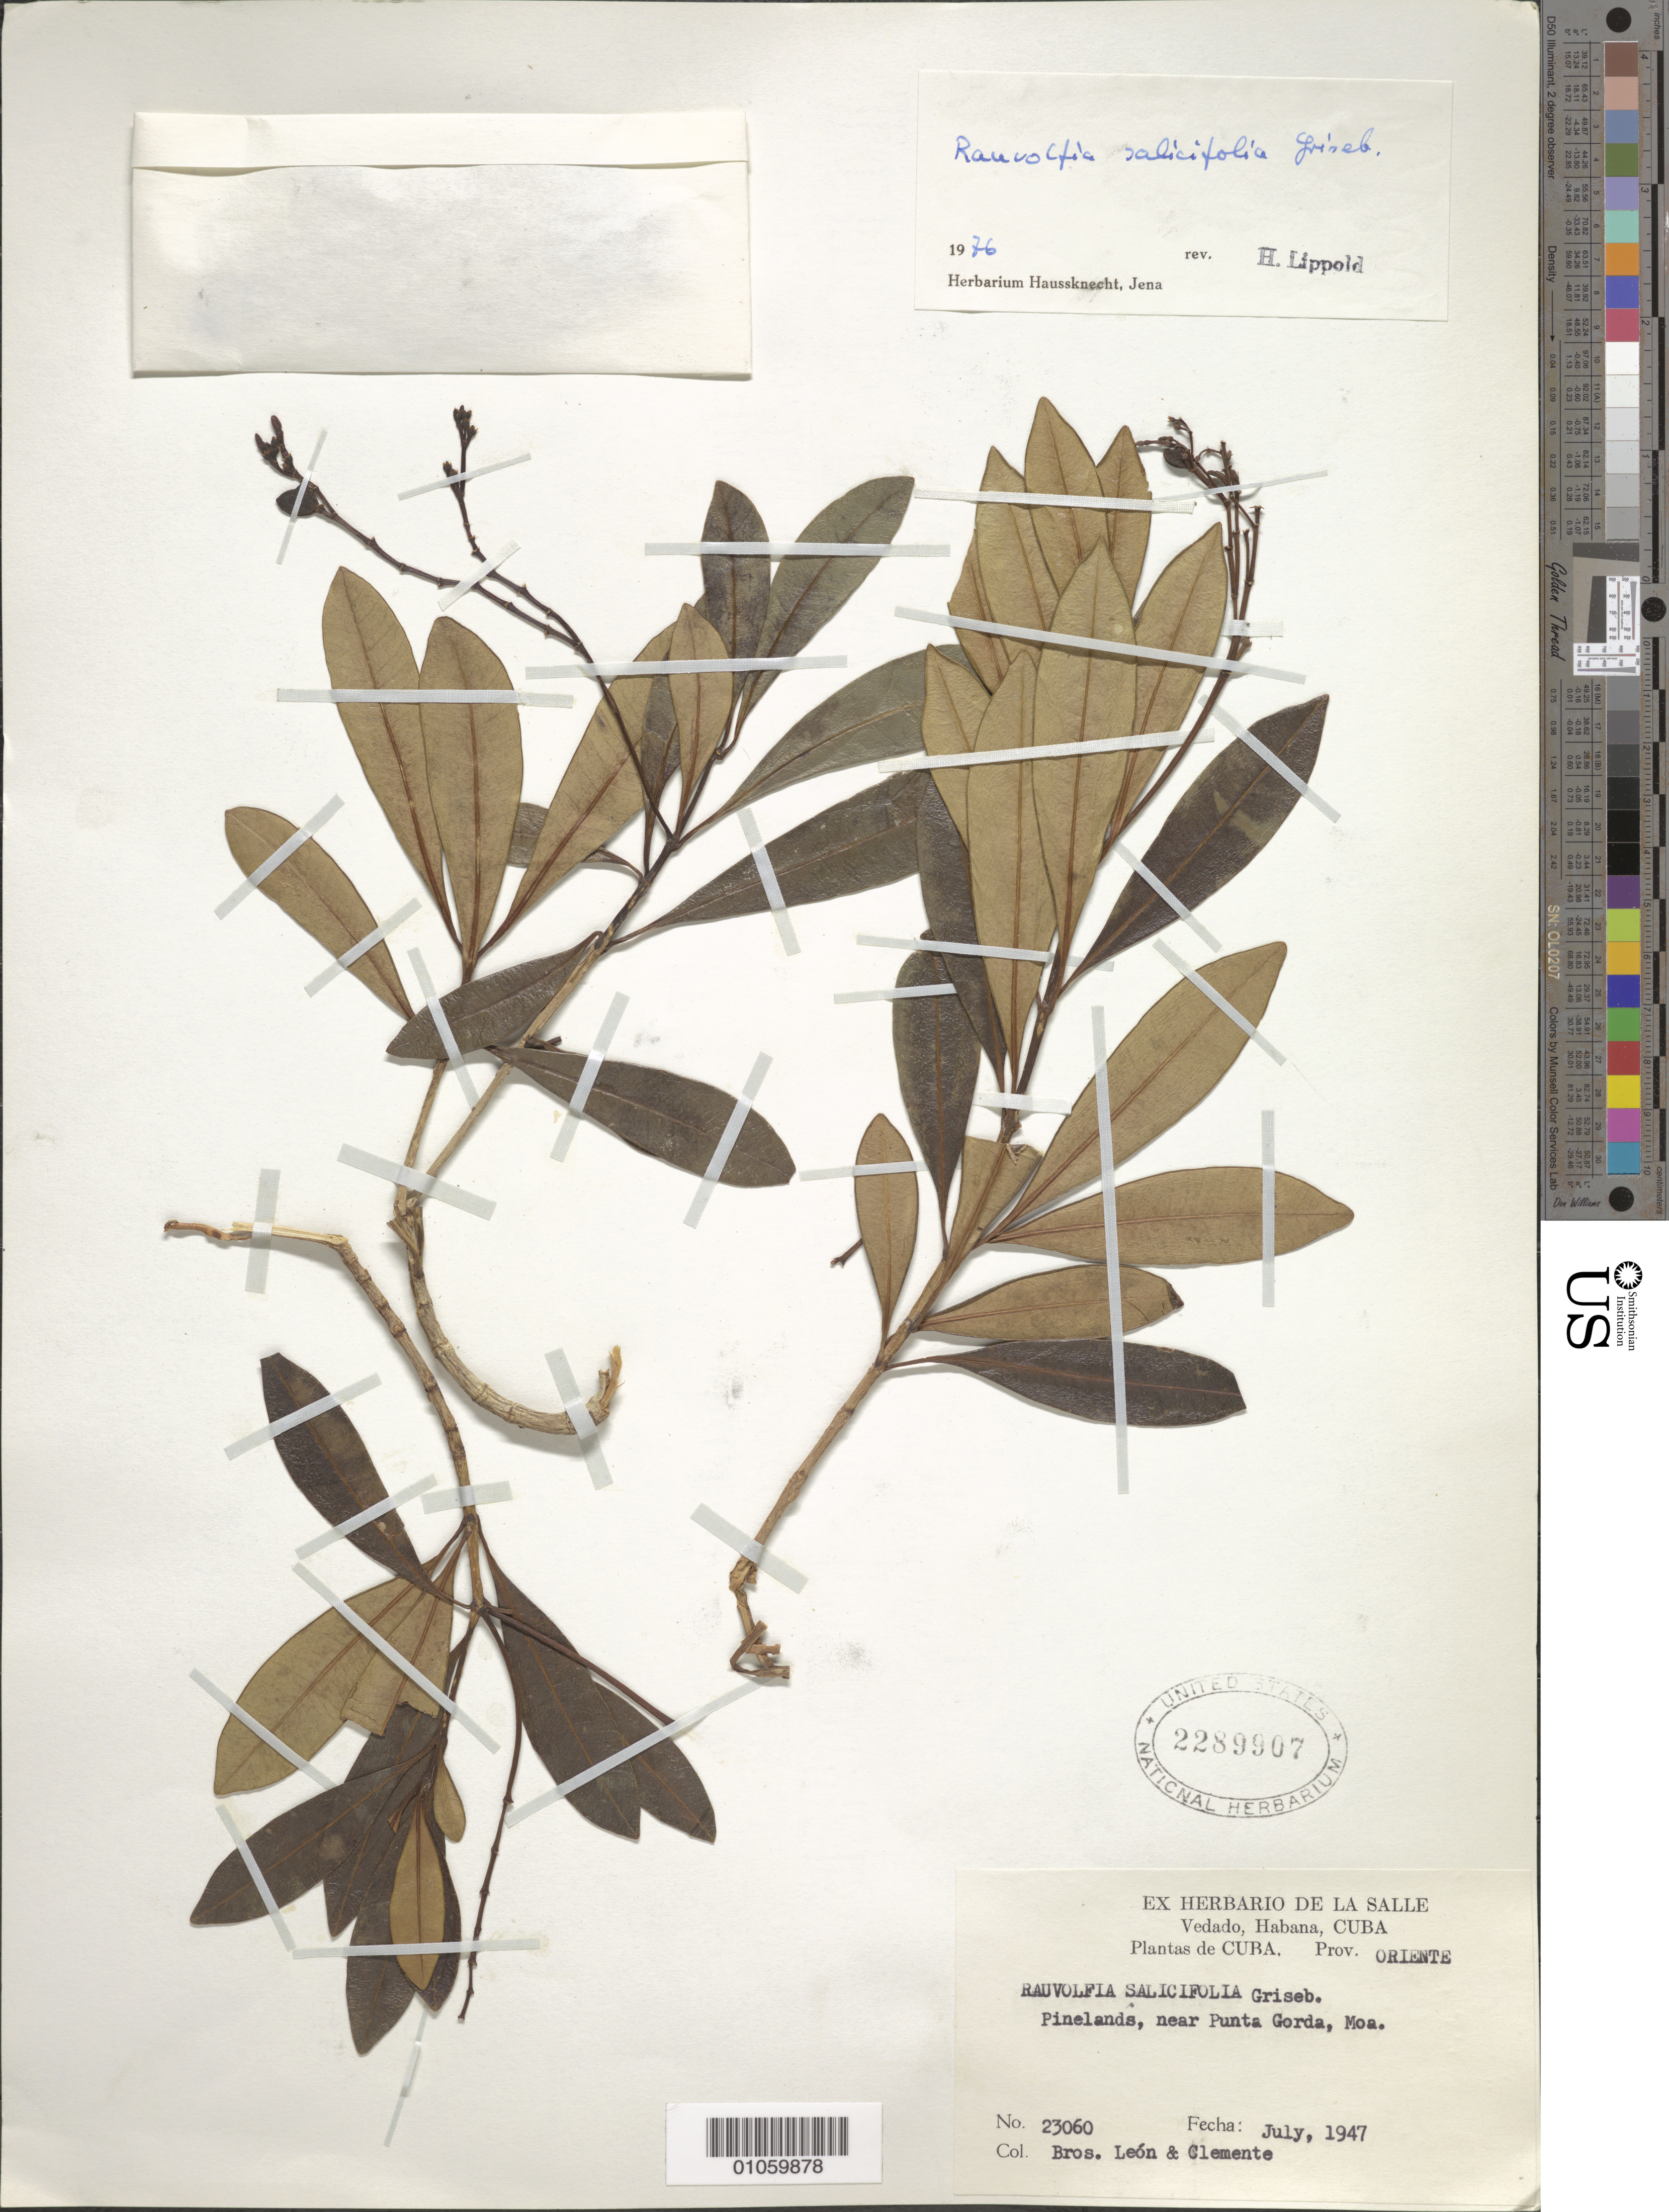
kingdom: Plantae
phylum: Tracheophyta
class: Magnoliopsida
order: Gentianales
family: Apocynaceae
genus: Rauvolfia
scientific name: Rauvolfia salicifolia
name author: Griseb.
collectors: Bro. León & Bro. Clemente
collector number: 23060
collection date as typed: Jul 1947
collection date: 1947-07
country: Cuba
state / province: Holguín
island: Cuba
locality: Pinelands, near Punta Gorda, Moa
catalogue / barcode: US 2289907